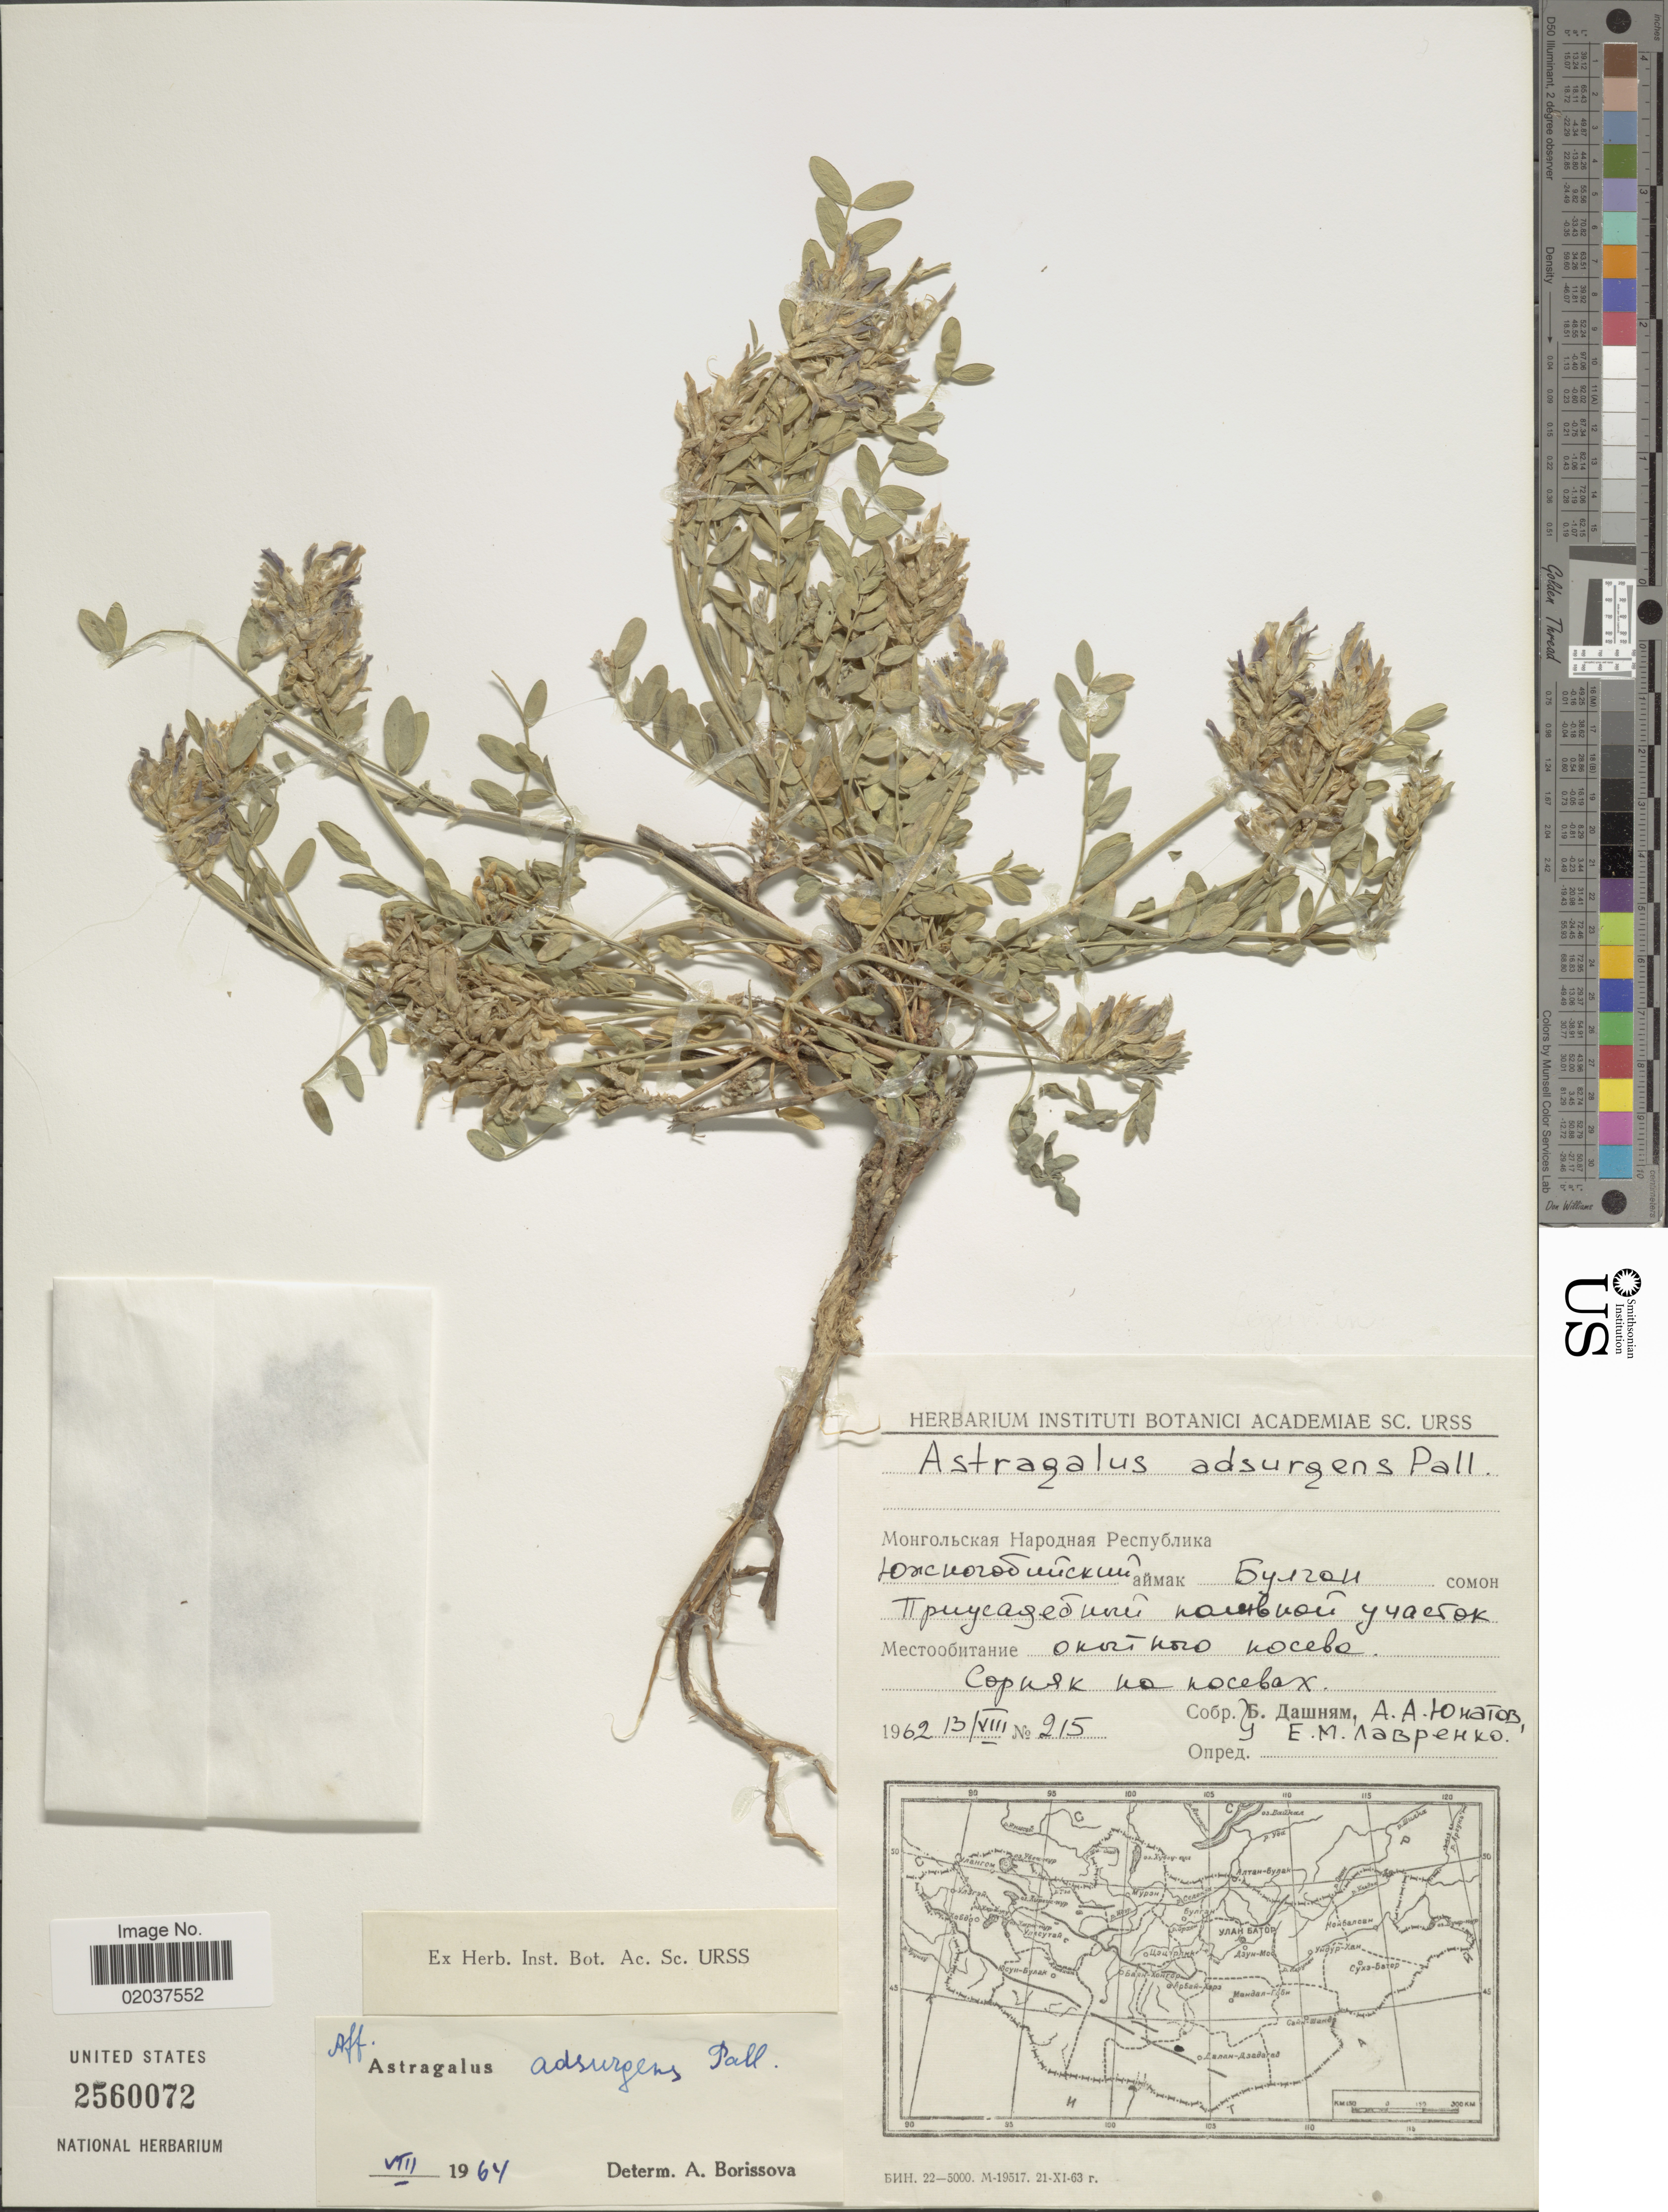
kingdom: Plantae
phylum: Tracheophyta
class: Magnoliopsida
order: Fabales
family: Fabaceae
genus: Astragalus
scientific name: Astragalus adsurgens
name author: Pall.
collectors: B. Dashnyam, A. Unatov & E. M. Lavrenko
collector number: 215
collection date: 1962-08-13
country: Mongolia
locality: South Gobi aimag, Bulgan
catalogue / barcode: US 2560072